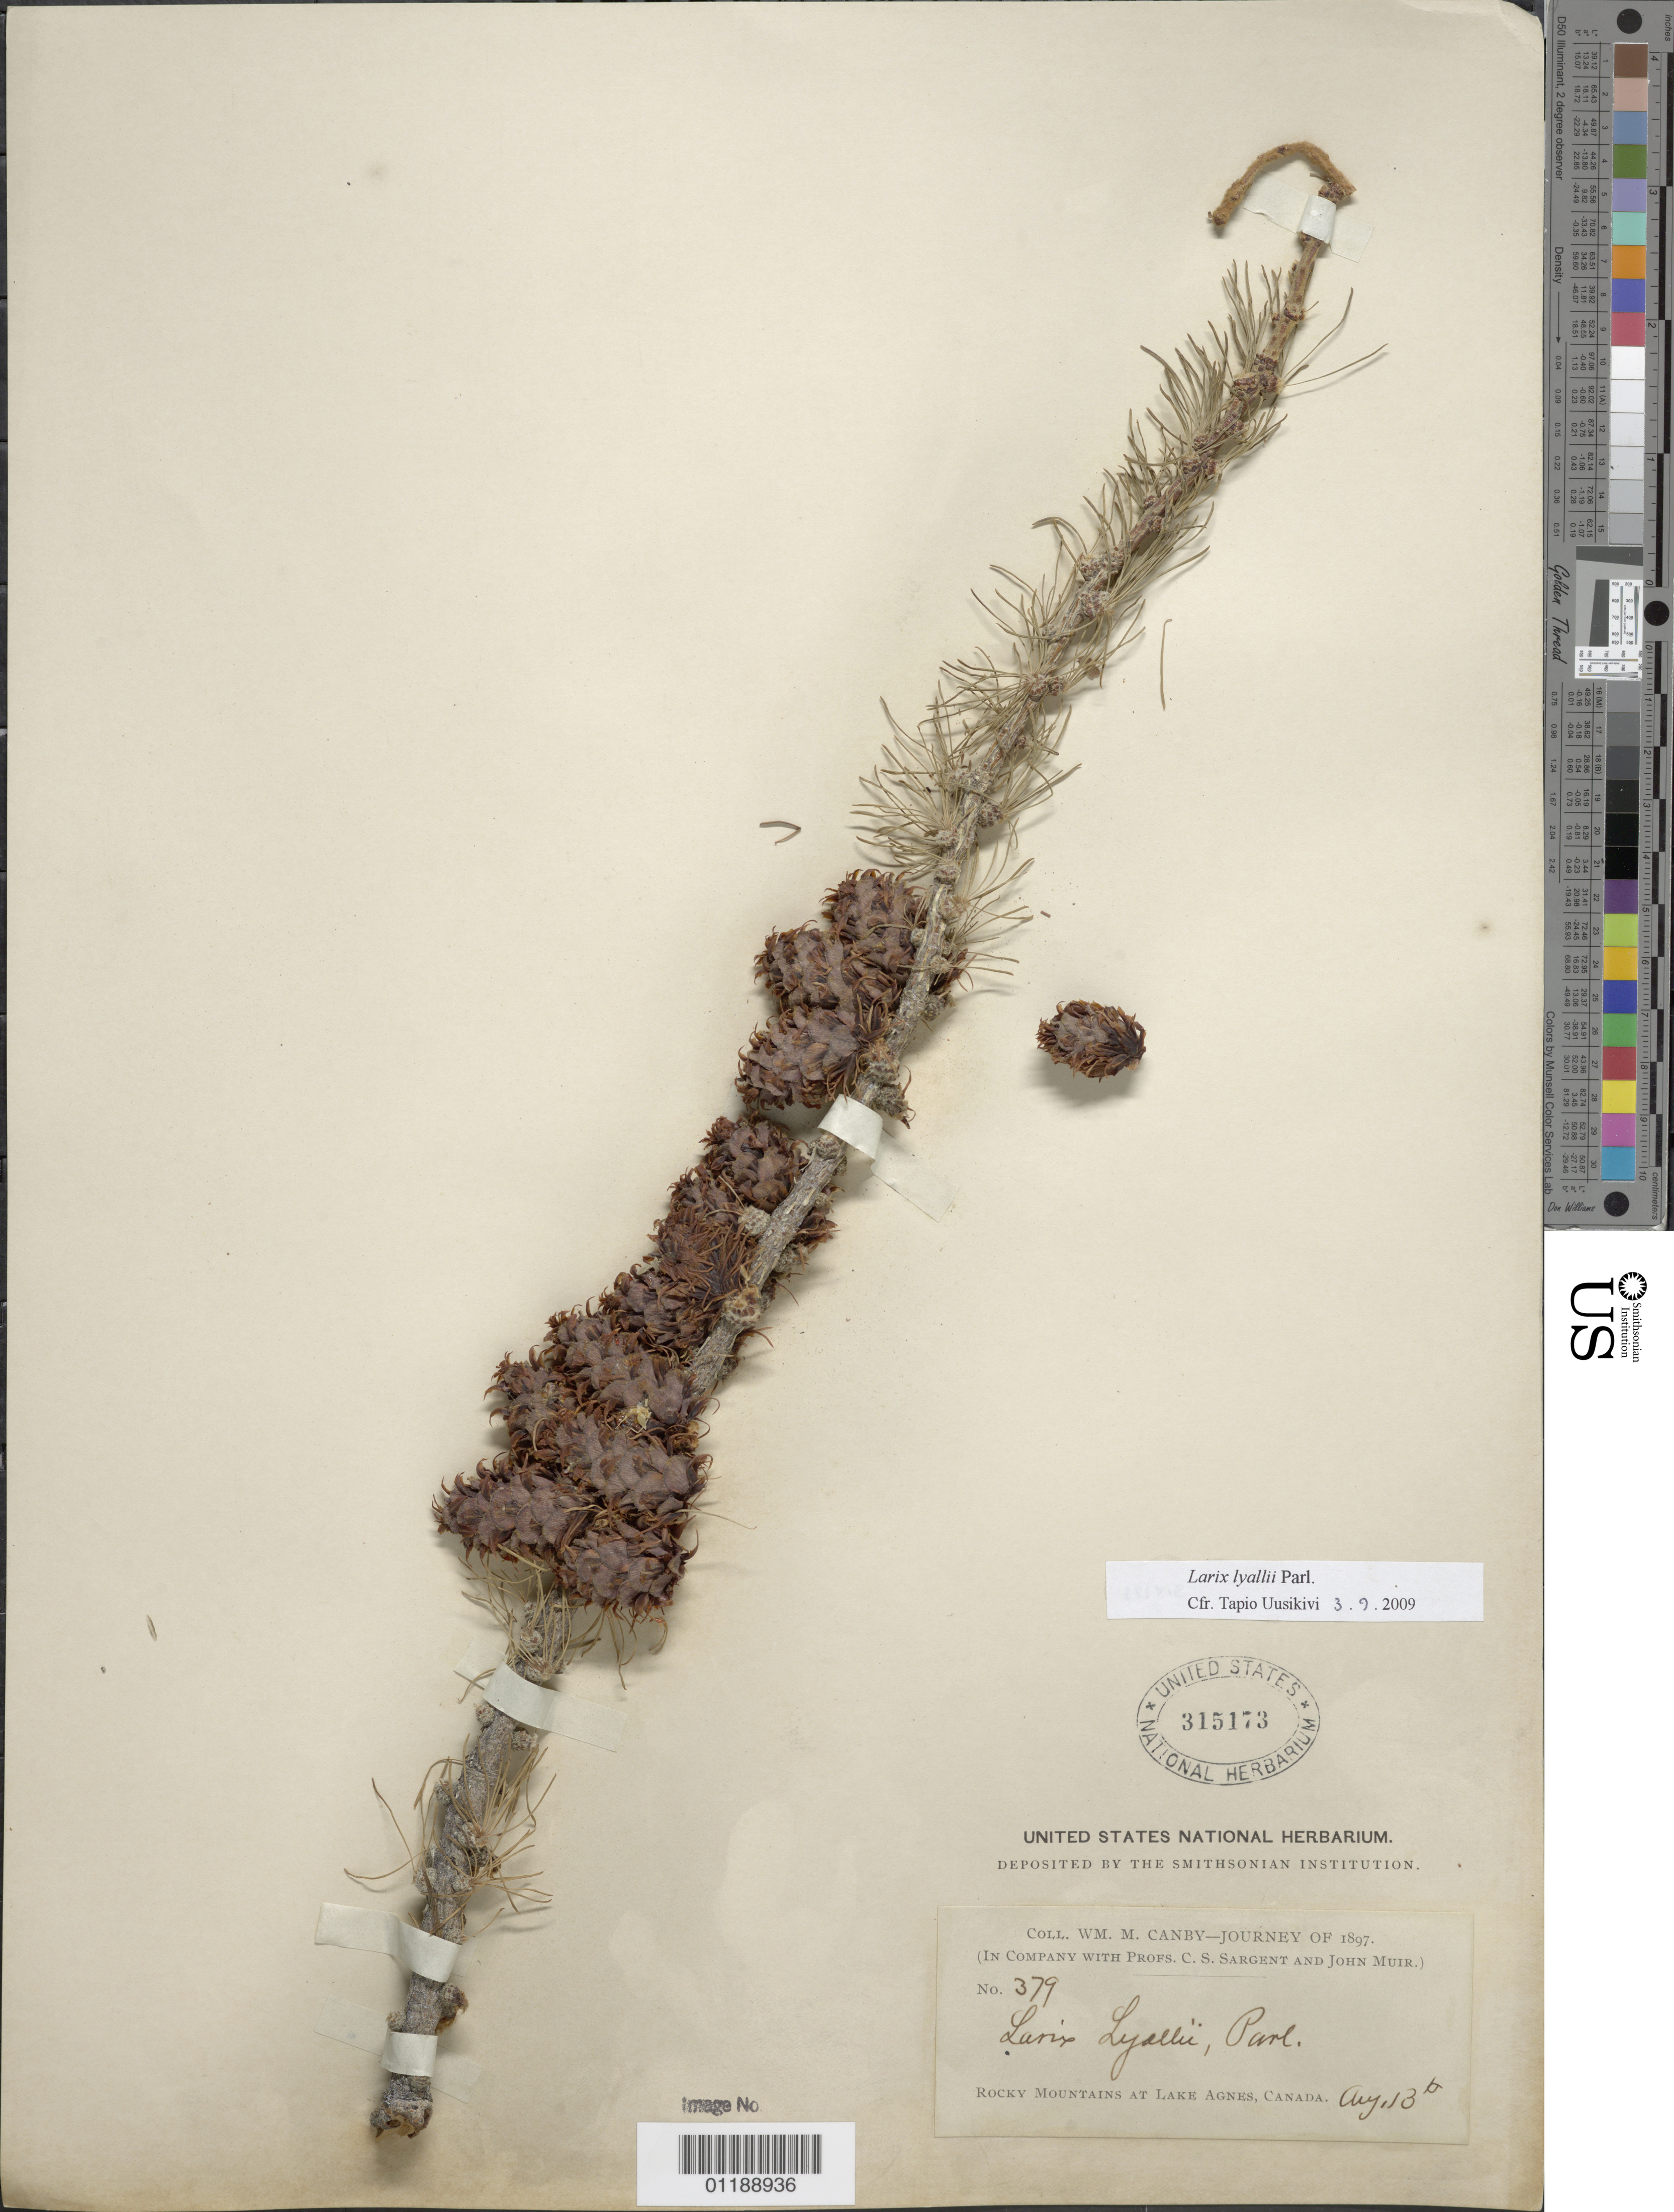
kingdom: Plantae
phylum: Tracheophyta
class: Pinopsida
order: Pinales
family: Pinaceae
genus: Larix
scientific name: Larix lyallii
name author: Parl.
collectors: W. M. Canby, C. S. Sargent & J. Muir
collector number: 379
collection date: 1897-08-13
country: Canada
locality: Rocky Mts. at Lake Agnes.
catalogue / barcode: US 315173